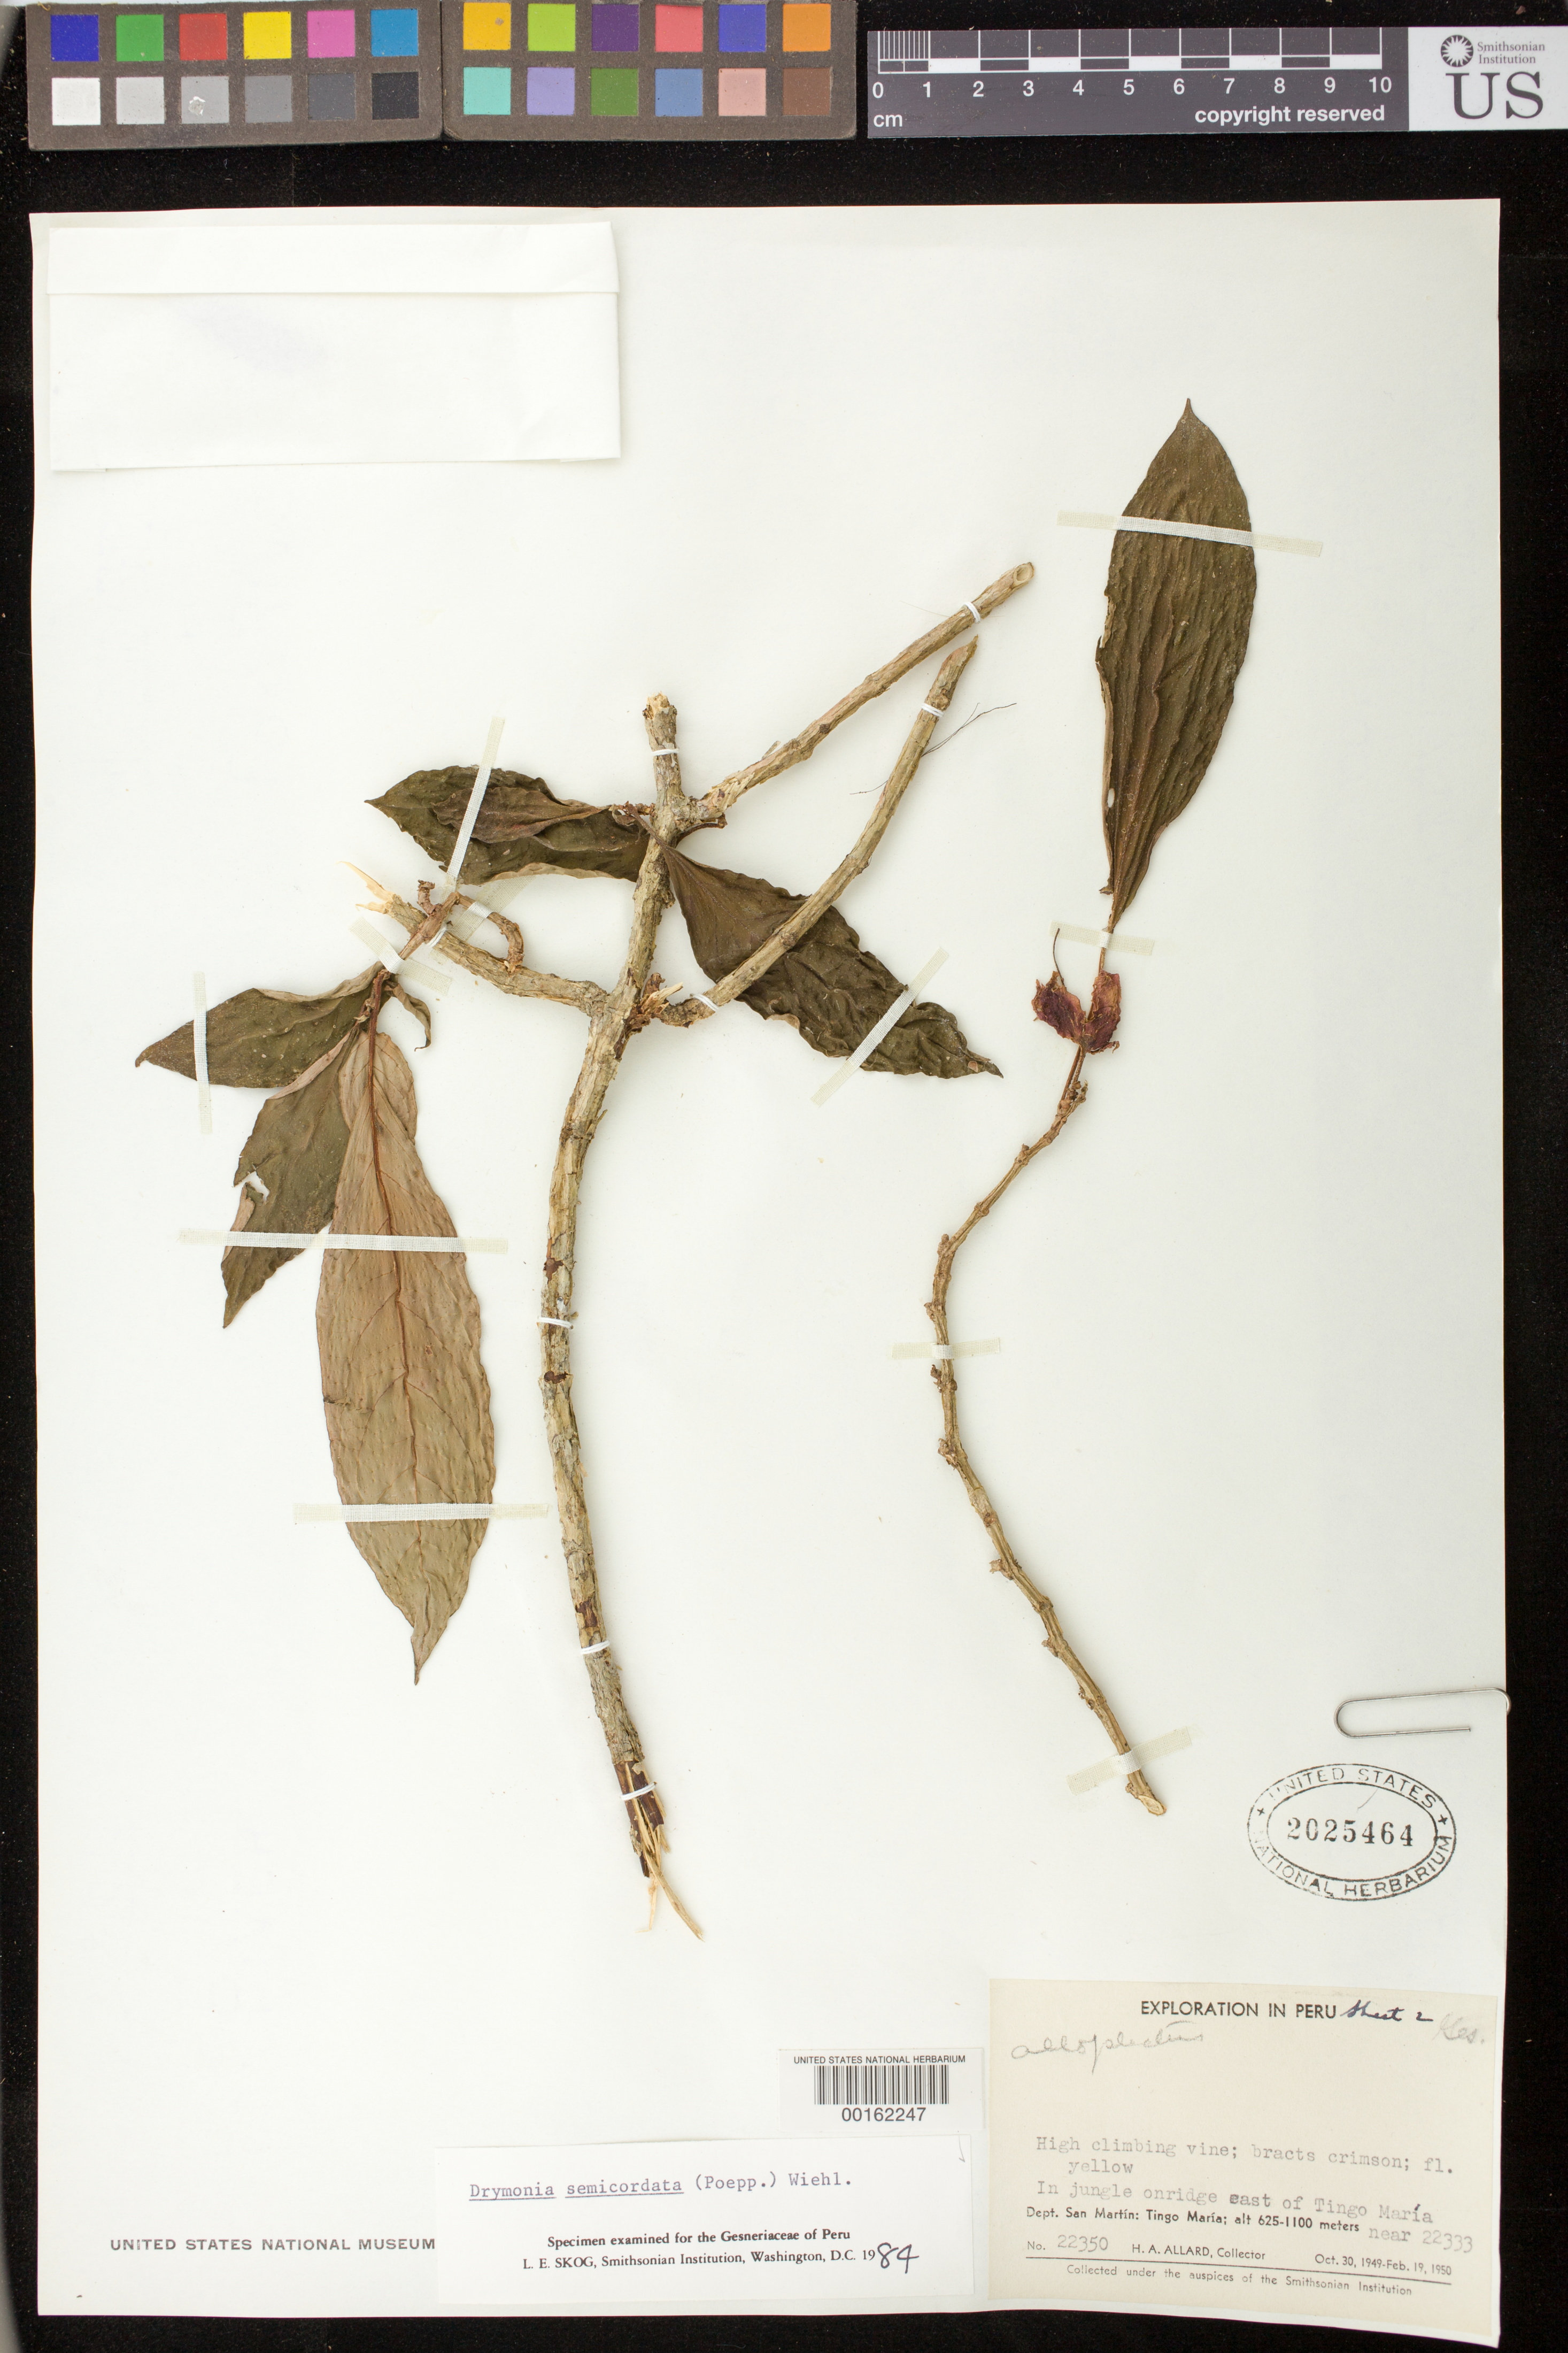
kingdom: Plantae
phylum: Tracheophyta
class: Magnoliopsida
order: Lamiales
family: Gesneriaceae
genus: Drymonia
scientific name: Drymonia semicordata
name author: (Poepp.) Wiehler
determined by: Skog, Laurence E.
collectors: H. A. Allard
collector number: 22350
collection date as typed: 1949-50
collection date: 1949/1950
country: Peru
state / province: San Martín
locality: E of Tingo Maria, near 22333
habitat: In jungle on ridge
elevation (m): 625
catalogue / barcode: US 2025464